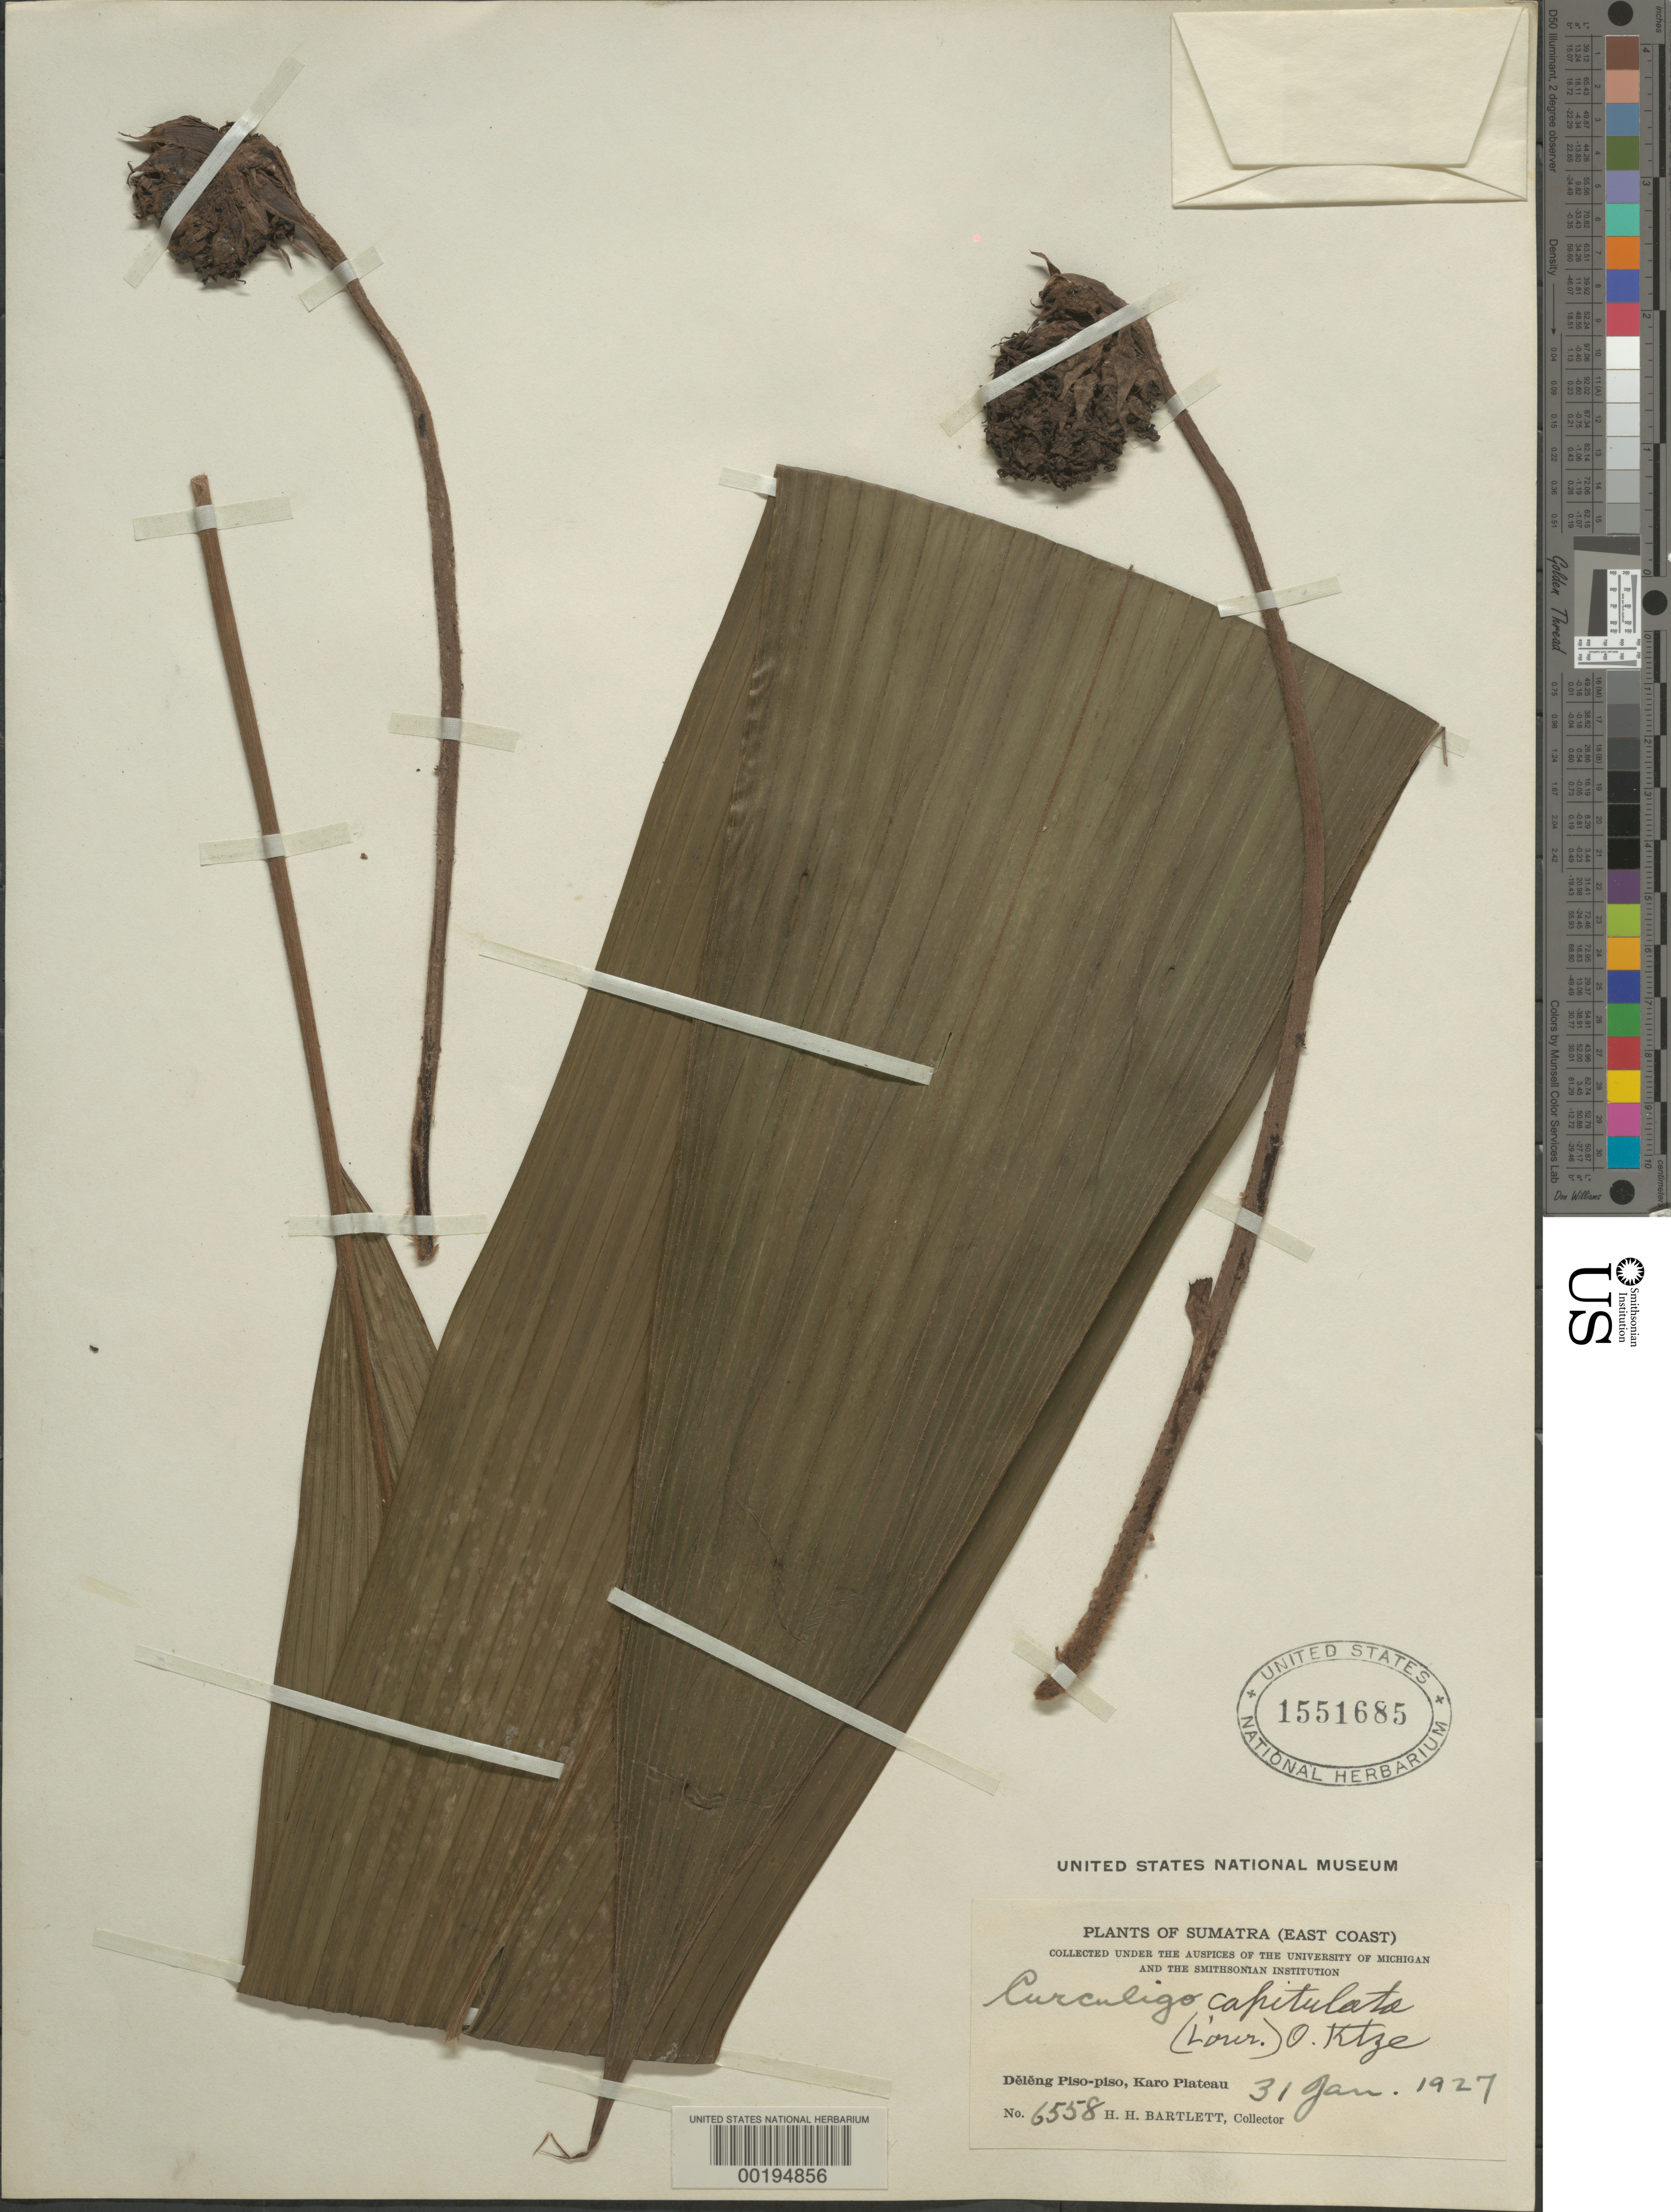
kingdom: Plantae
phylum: Tracheophyta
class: Liliopsida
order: Asparagales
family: Hypoxidaceae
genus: Curculigo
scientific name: Curculigo capitulata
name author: (Lour.) Kuntze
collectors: H. H. Bartlett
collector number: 6558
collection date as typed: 31 Jan 1927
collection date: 1927-01-31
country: Indonesia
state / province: Sumatra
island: Sumatra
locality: Deleng Piso-Piso, Karo Plateau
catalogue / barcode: US 15516850